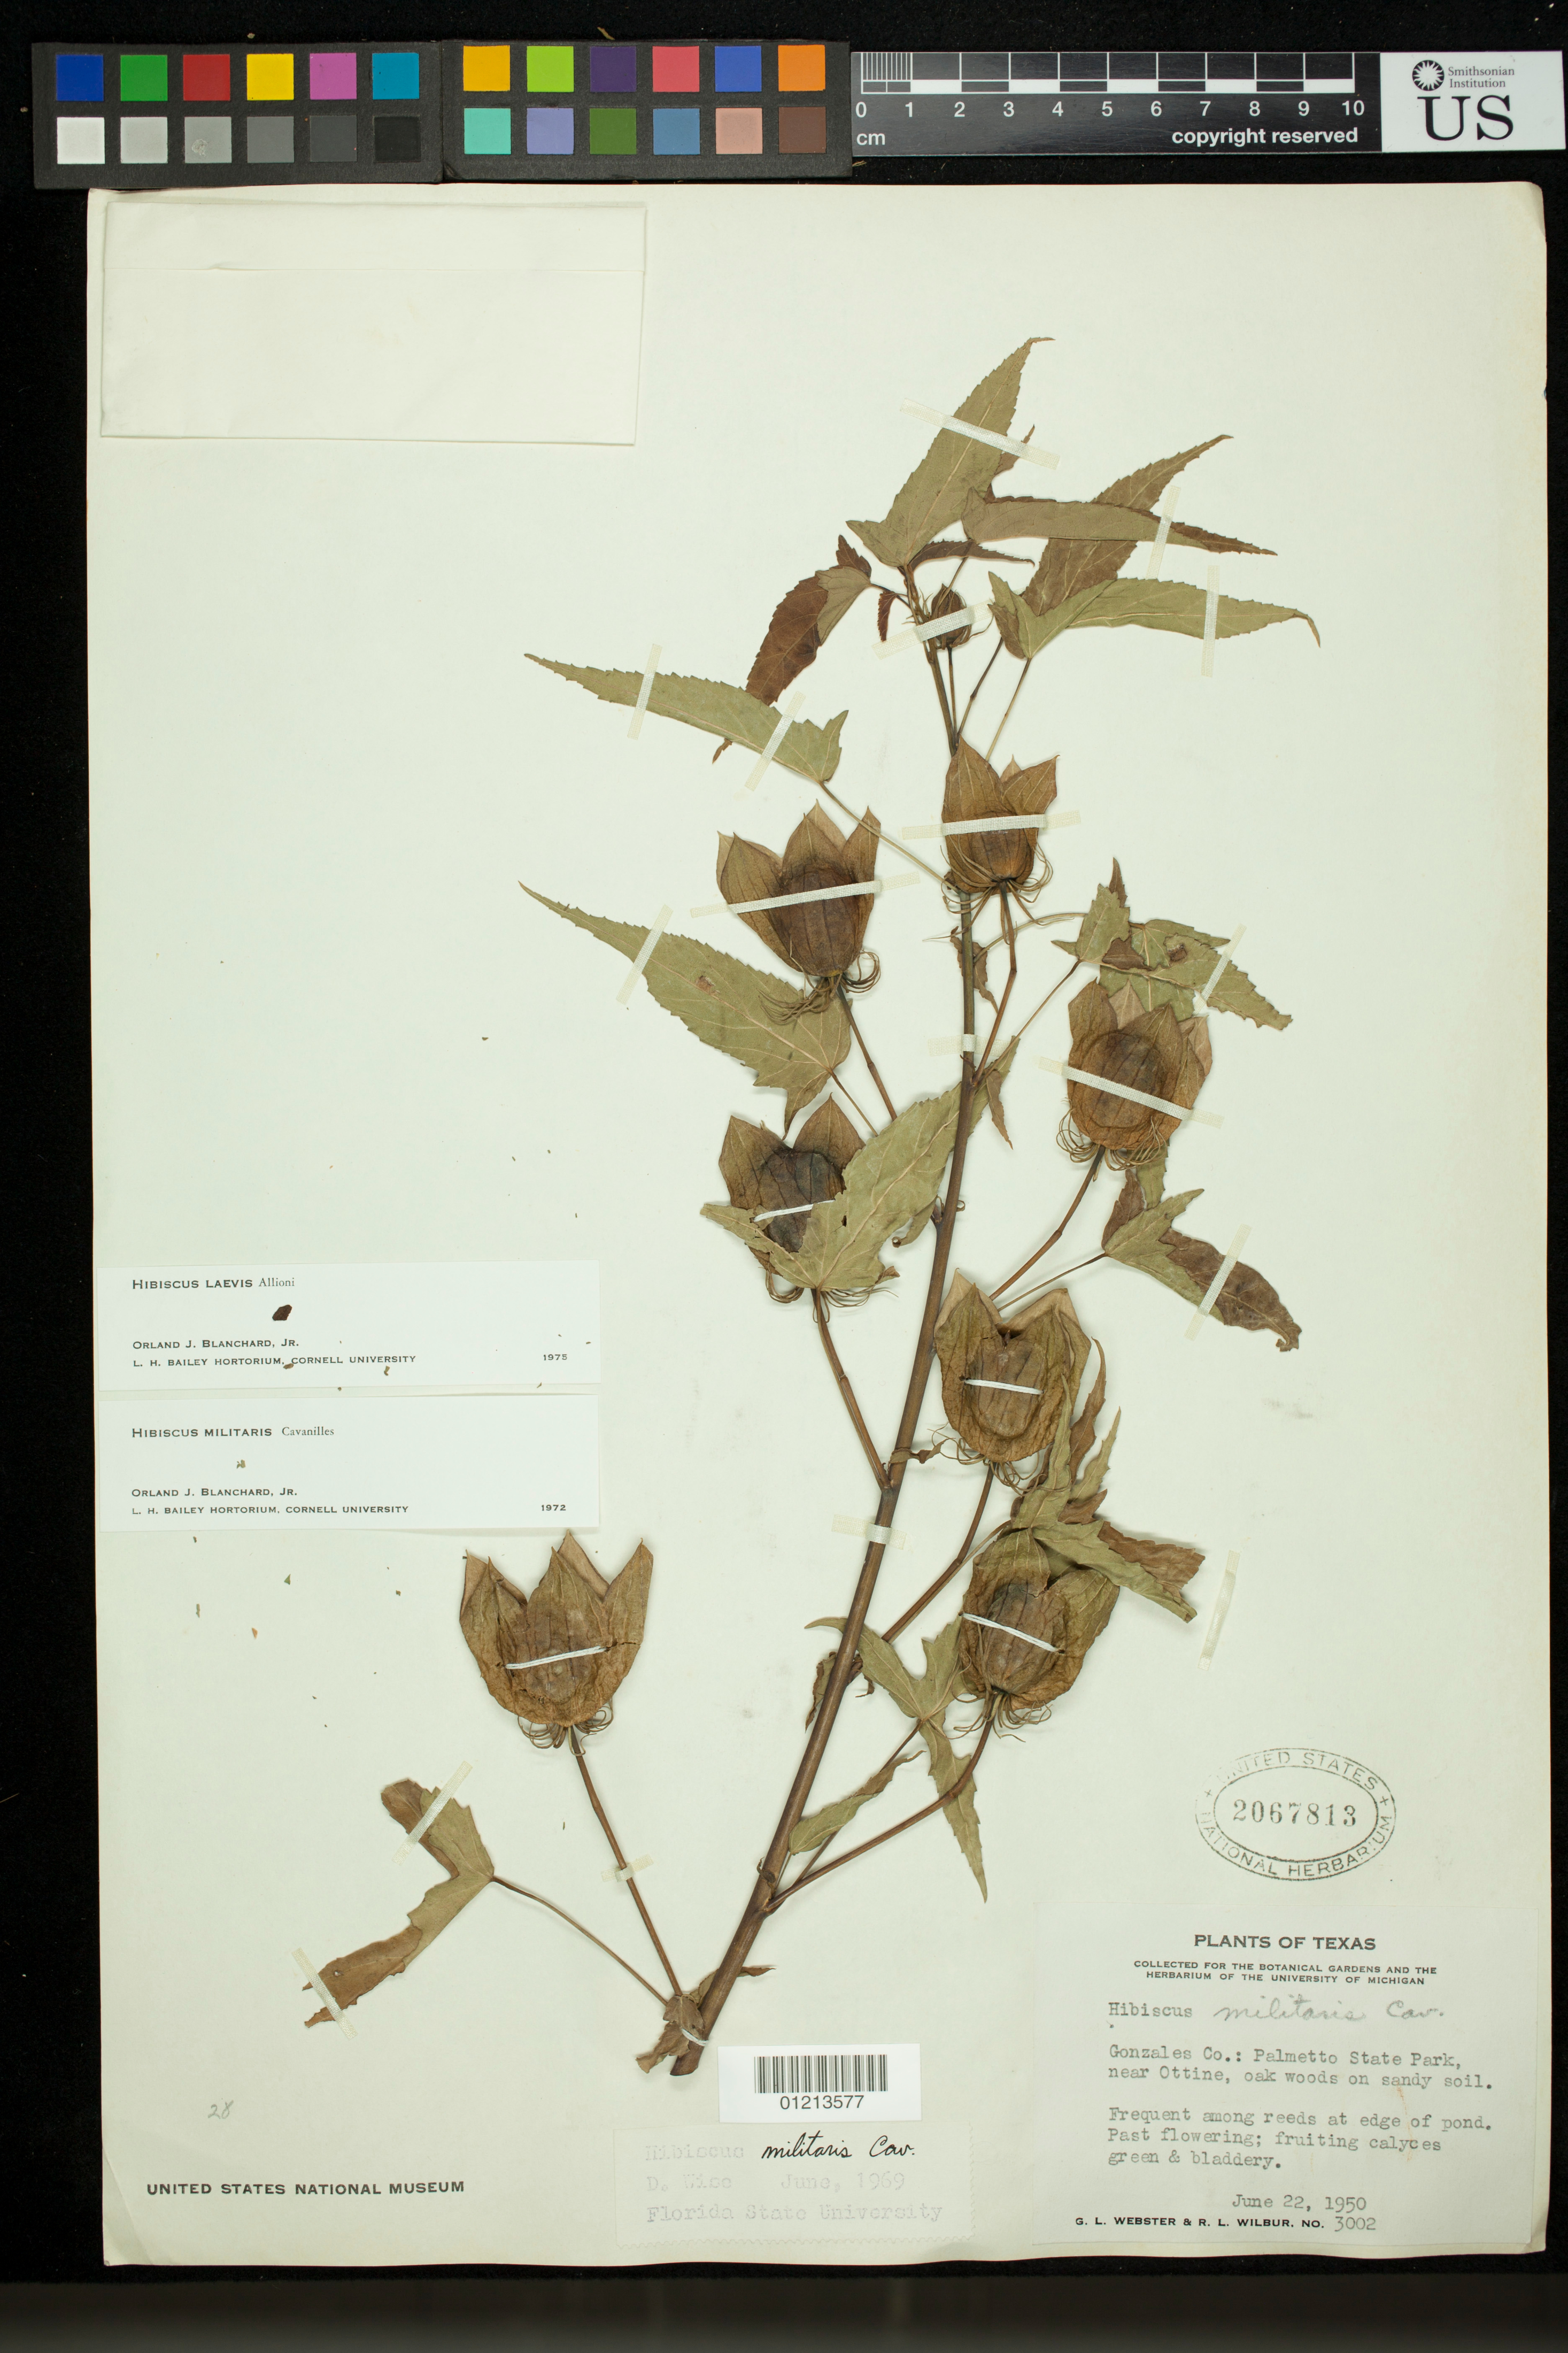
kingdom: Plantae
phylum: Tracheophyta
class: Magnoliopsida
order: Malvales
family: Malvaceae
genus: Hibiscus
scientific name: Hibiscus laevis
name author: All.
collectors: G. L. Webster & R. L. Wilbur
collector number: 3002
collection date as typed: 22 Jun 1950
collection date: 1950-06-22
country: United States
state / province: Texas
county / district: Gonzales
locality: Gonzales Co.: Palmetto State Park near Ottine, oak woods on sandy soil.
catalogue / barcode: US 2067813